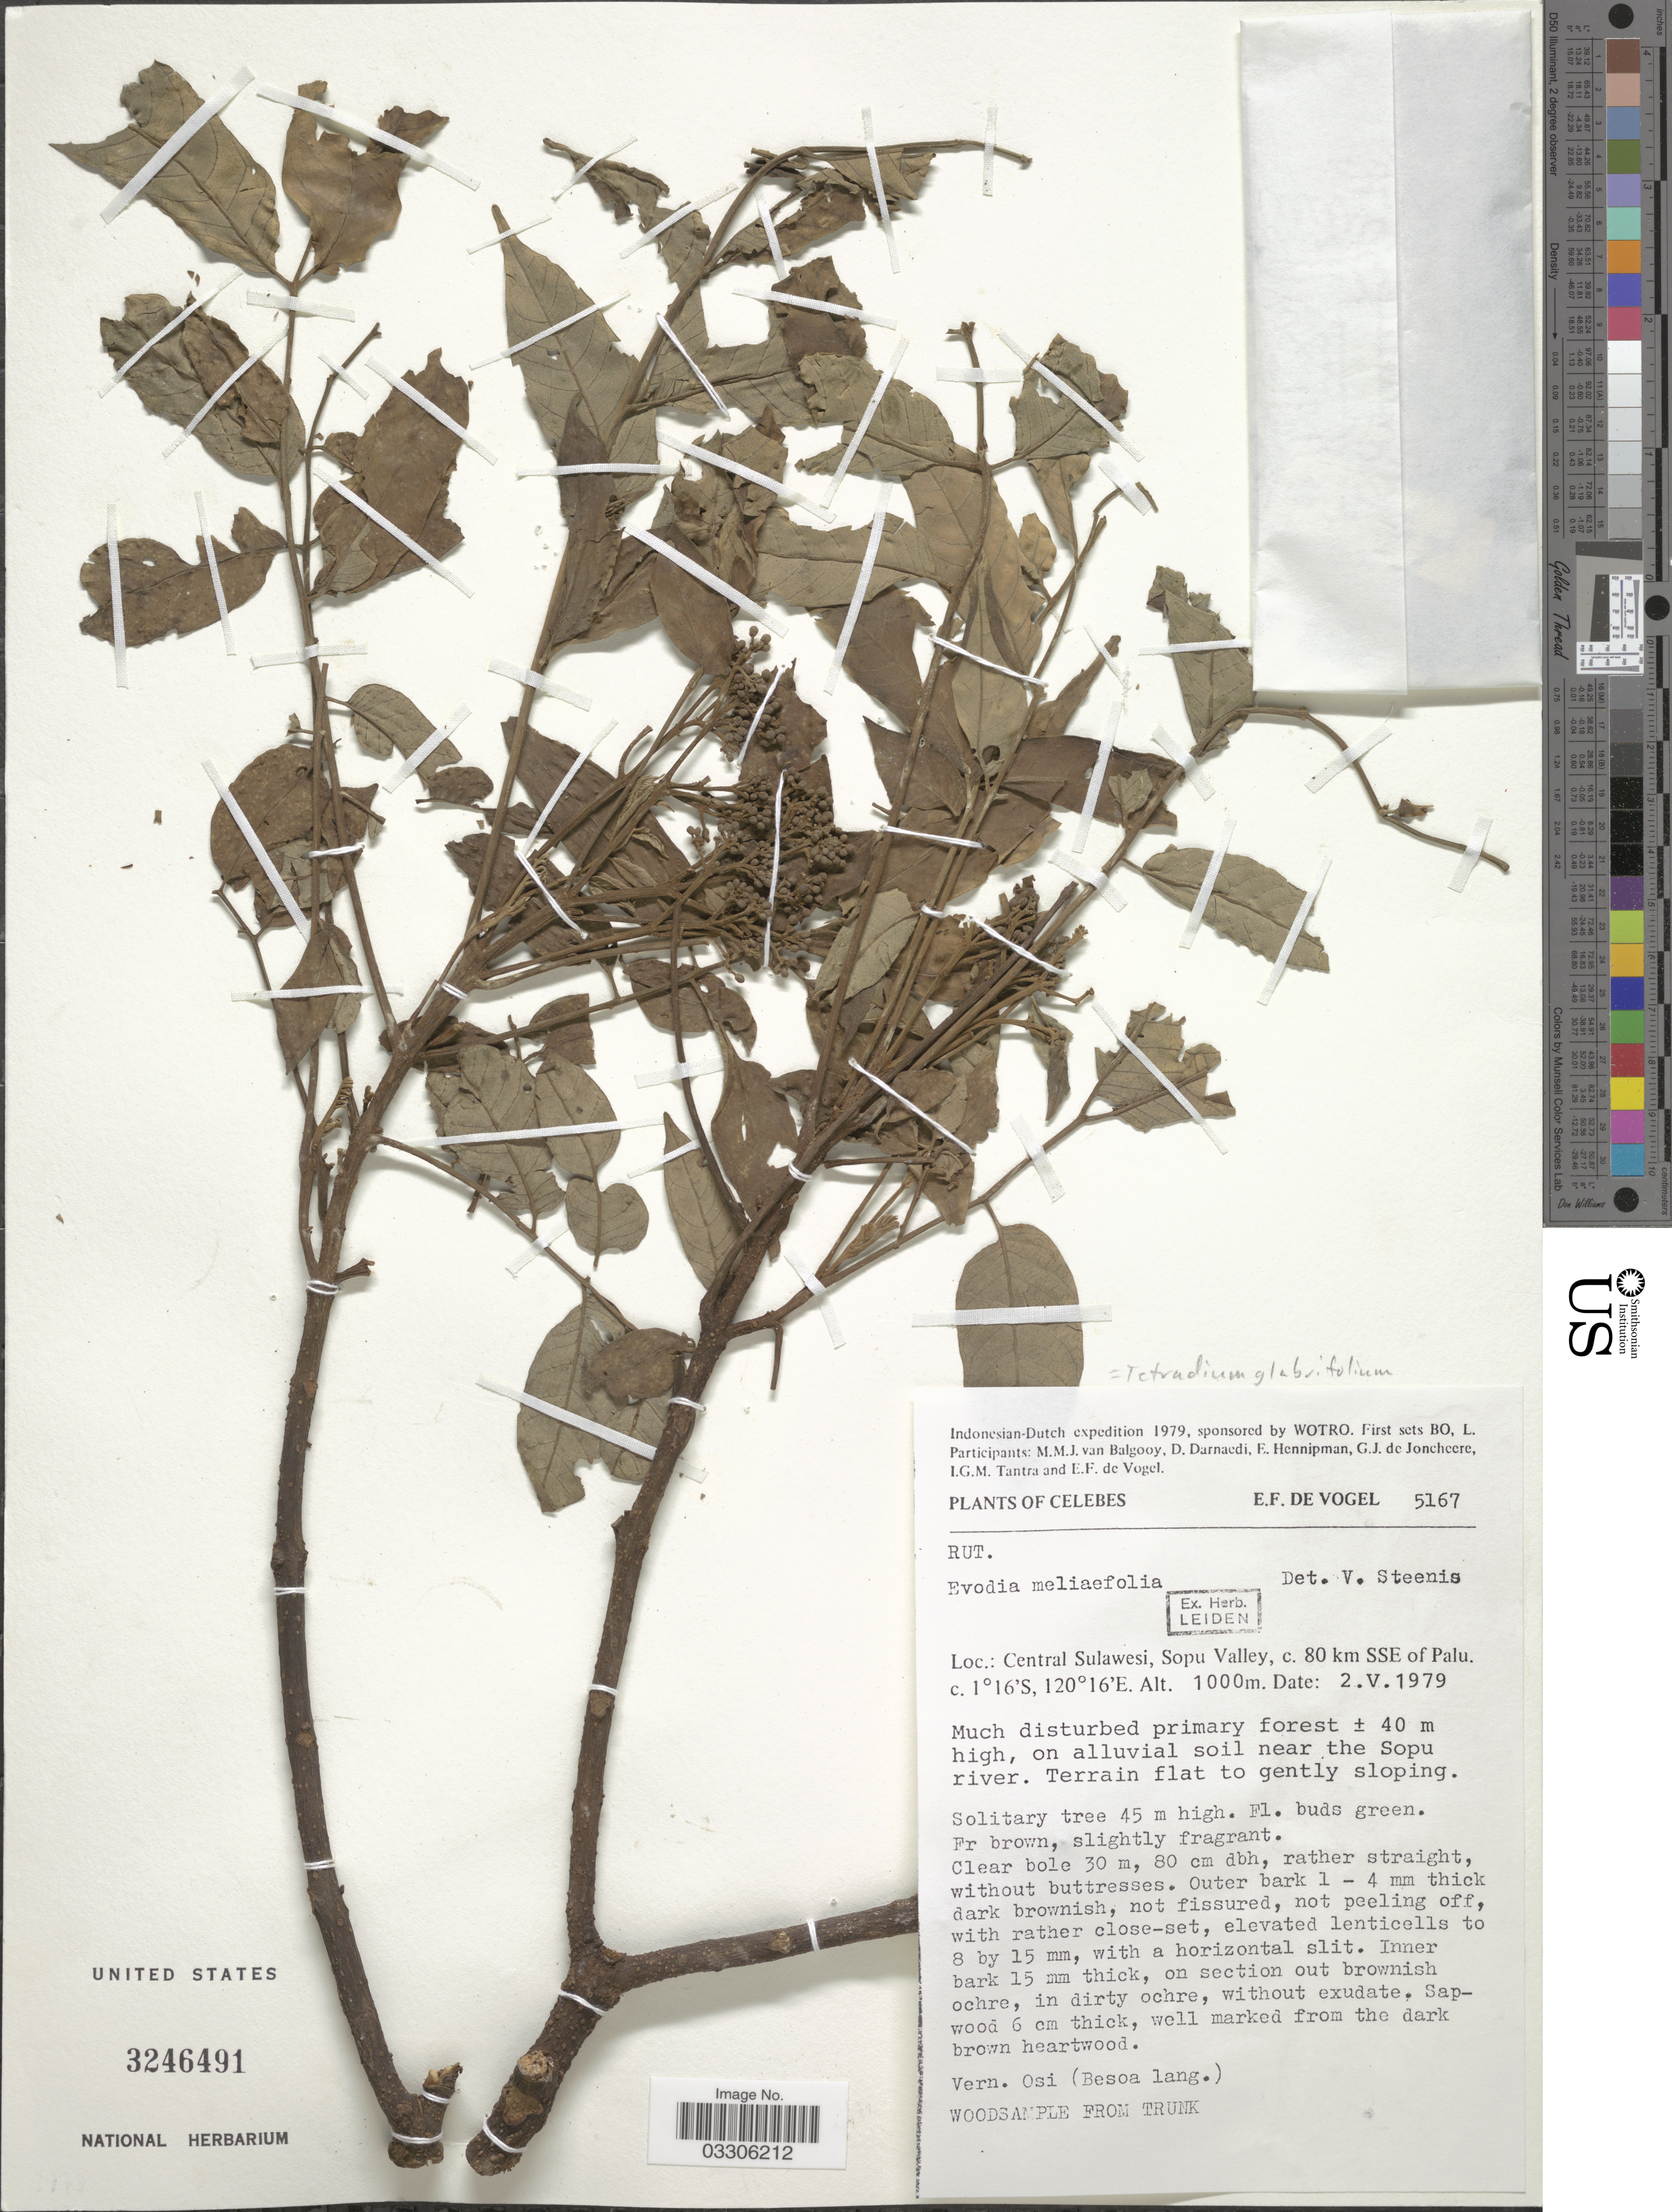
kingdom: Plantae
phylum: Tracheophyta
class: Magnoliopsida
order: Sapindales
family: Rutaceae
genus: Tetradium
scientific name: Tetradium glabrifolium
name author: (Champ. ex Benth.) T.G. Hartley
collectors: E. F. de Vogel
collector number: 5167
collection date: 1979-05-02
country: Indonesia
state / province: Sulawesi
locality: Celebes. Central Sulawesi, Sopu Valley, c. 80 km SSE of Palu. Near the Sopu river.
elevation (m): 1000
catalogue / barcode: US 3246491